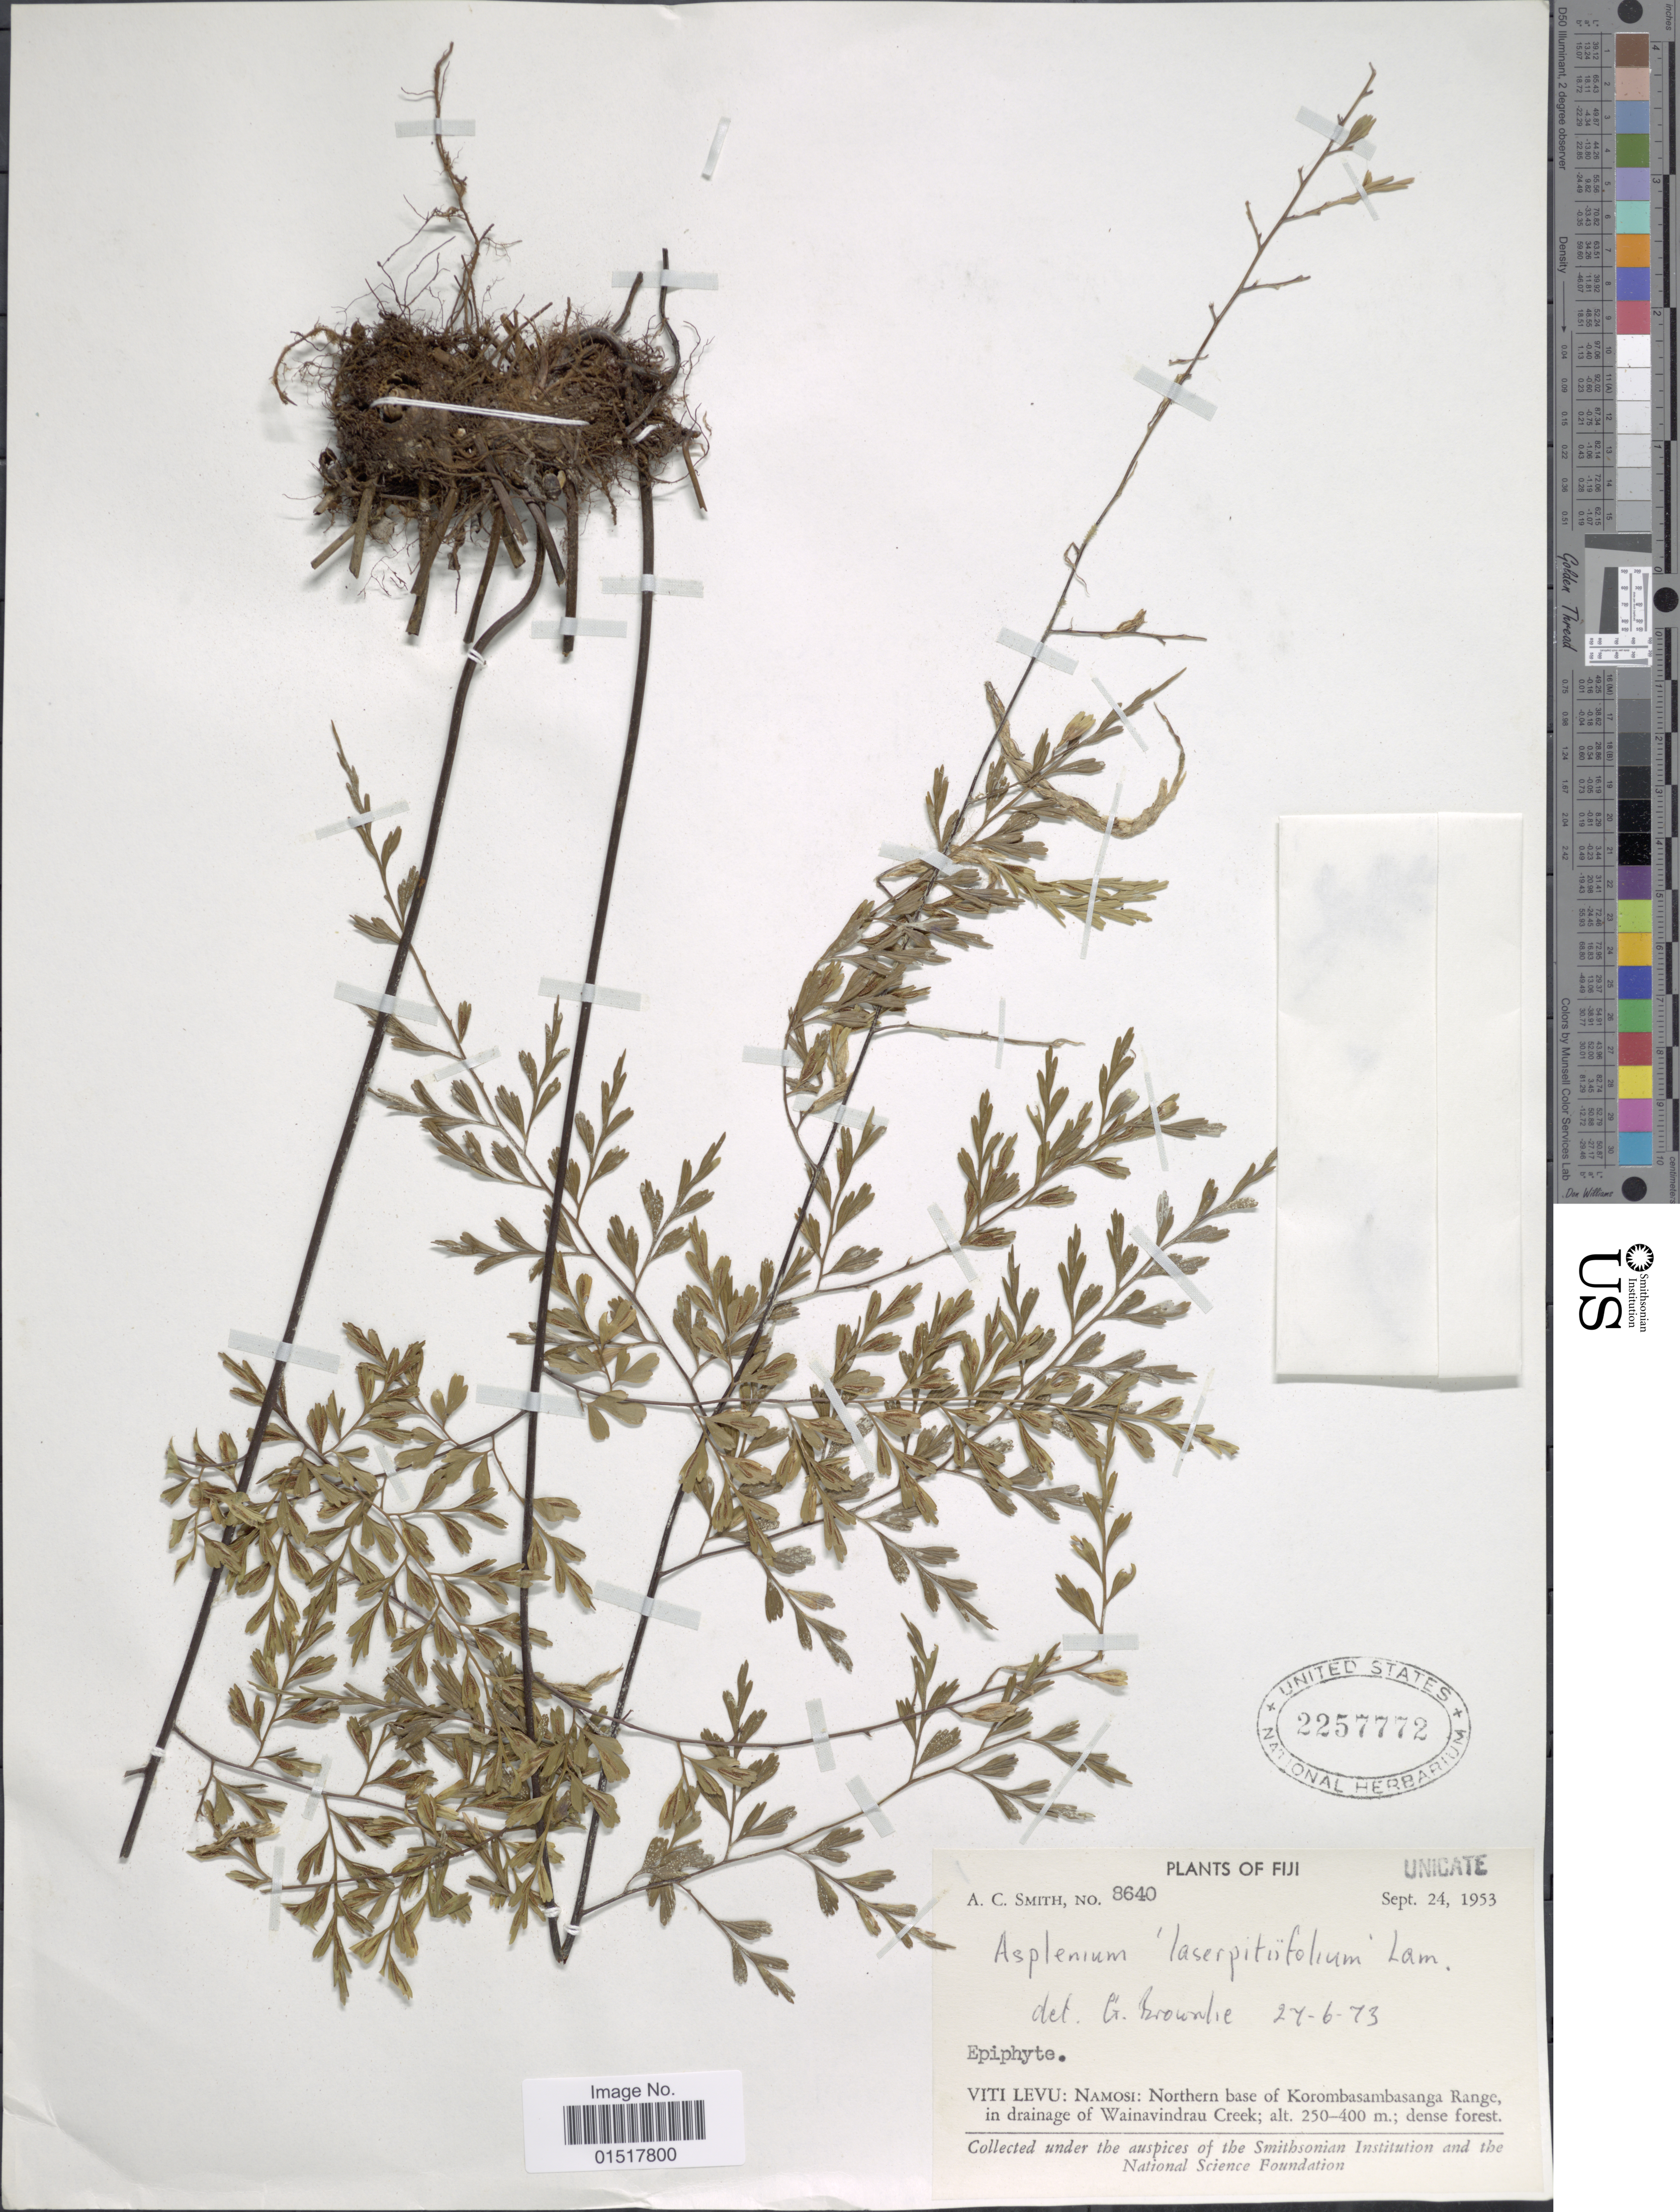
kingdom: Plantae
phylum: Tracheophyta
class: Polypodiopsida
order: Polypodiales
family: Aspleniaceae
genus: Asplenium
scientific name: Asplenium laserpitiifolium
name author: Lam.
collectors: A. C. Smith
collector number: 8640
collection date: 1953-09-24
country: Fiji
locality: Viti Levu: Namosi: Northern base of Korombasambasanga RFange, in drainage of Wainavindrau Creek.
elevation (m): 250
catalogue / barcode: US 2257772